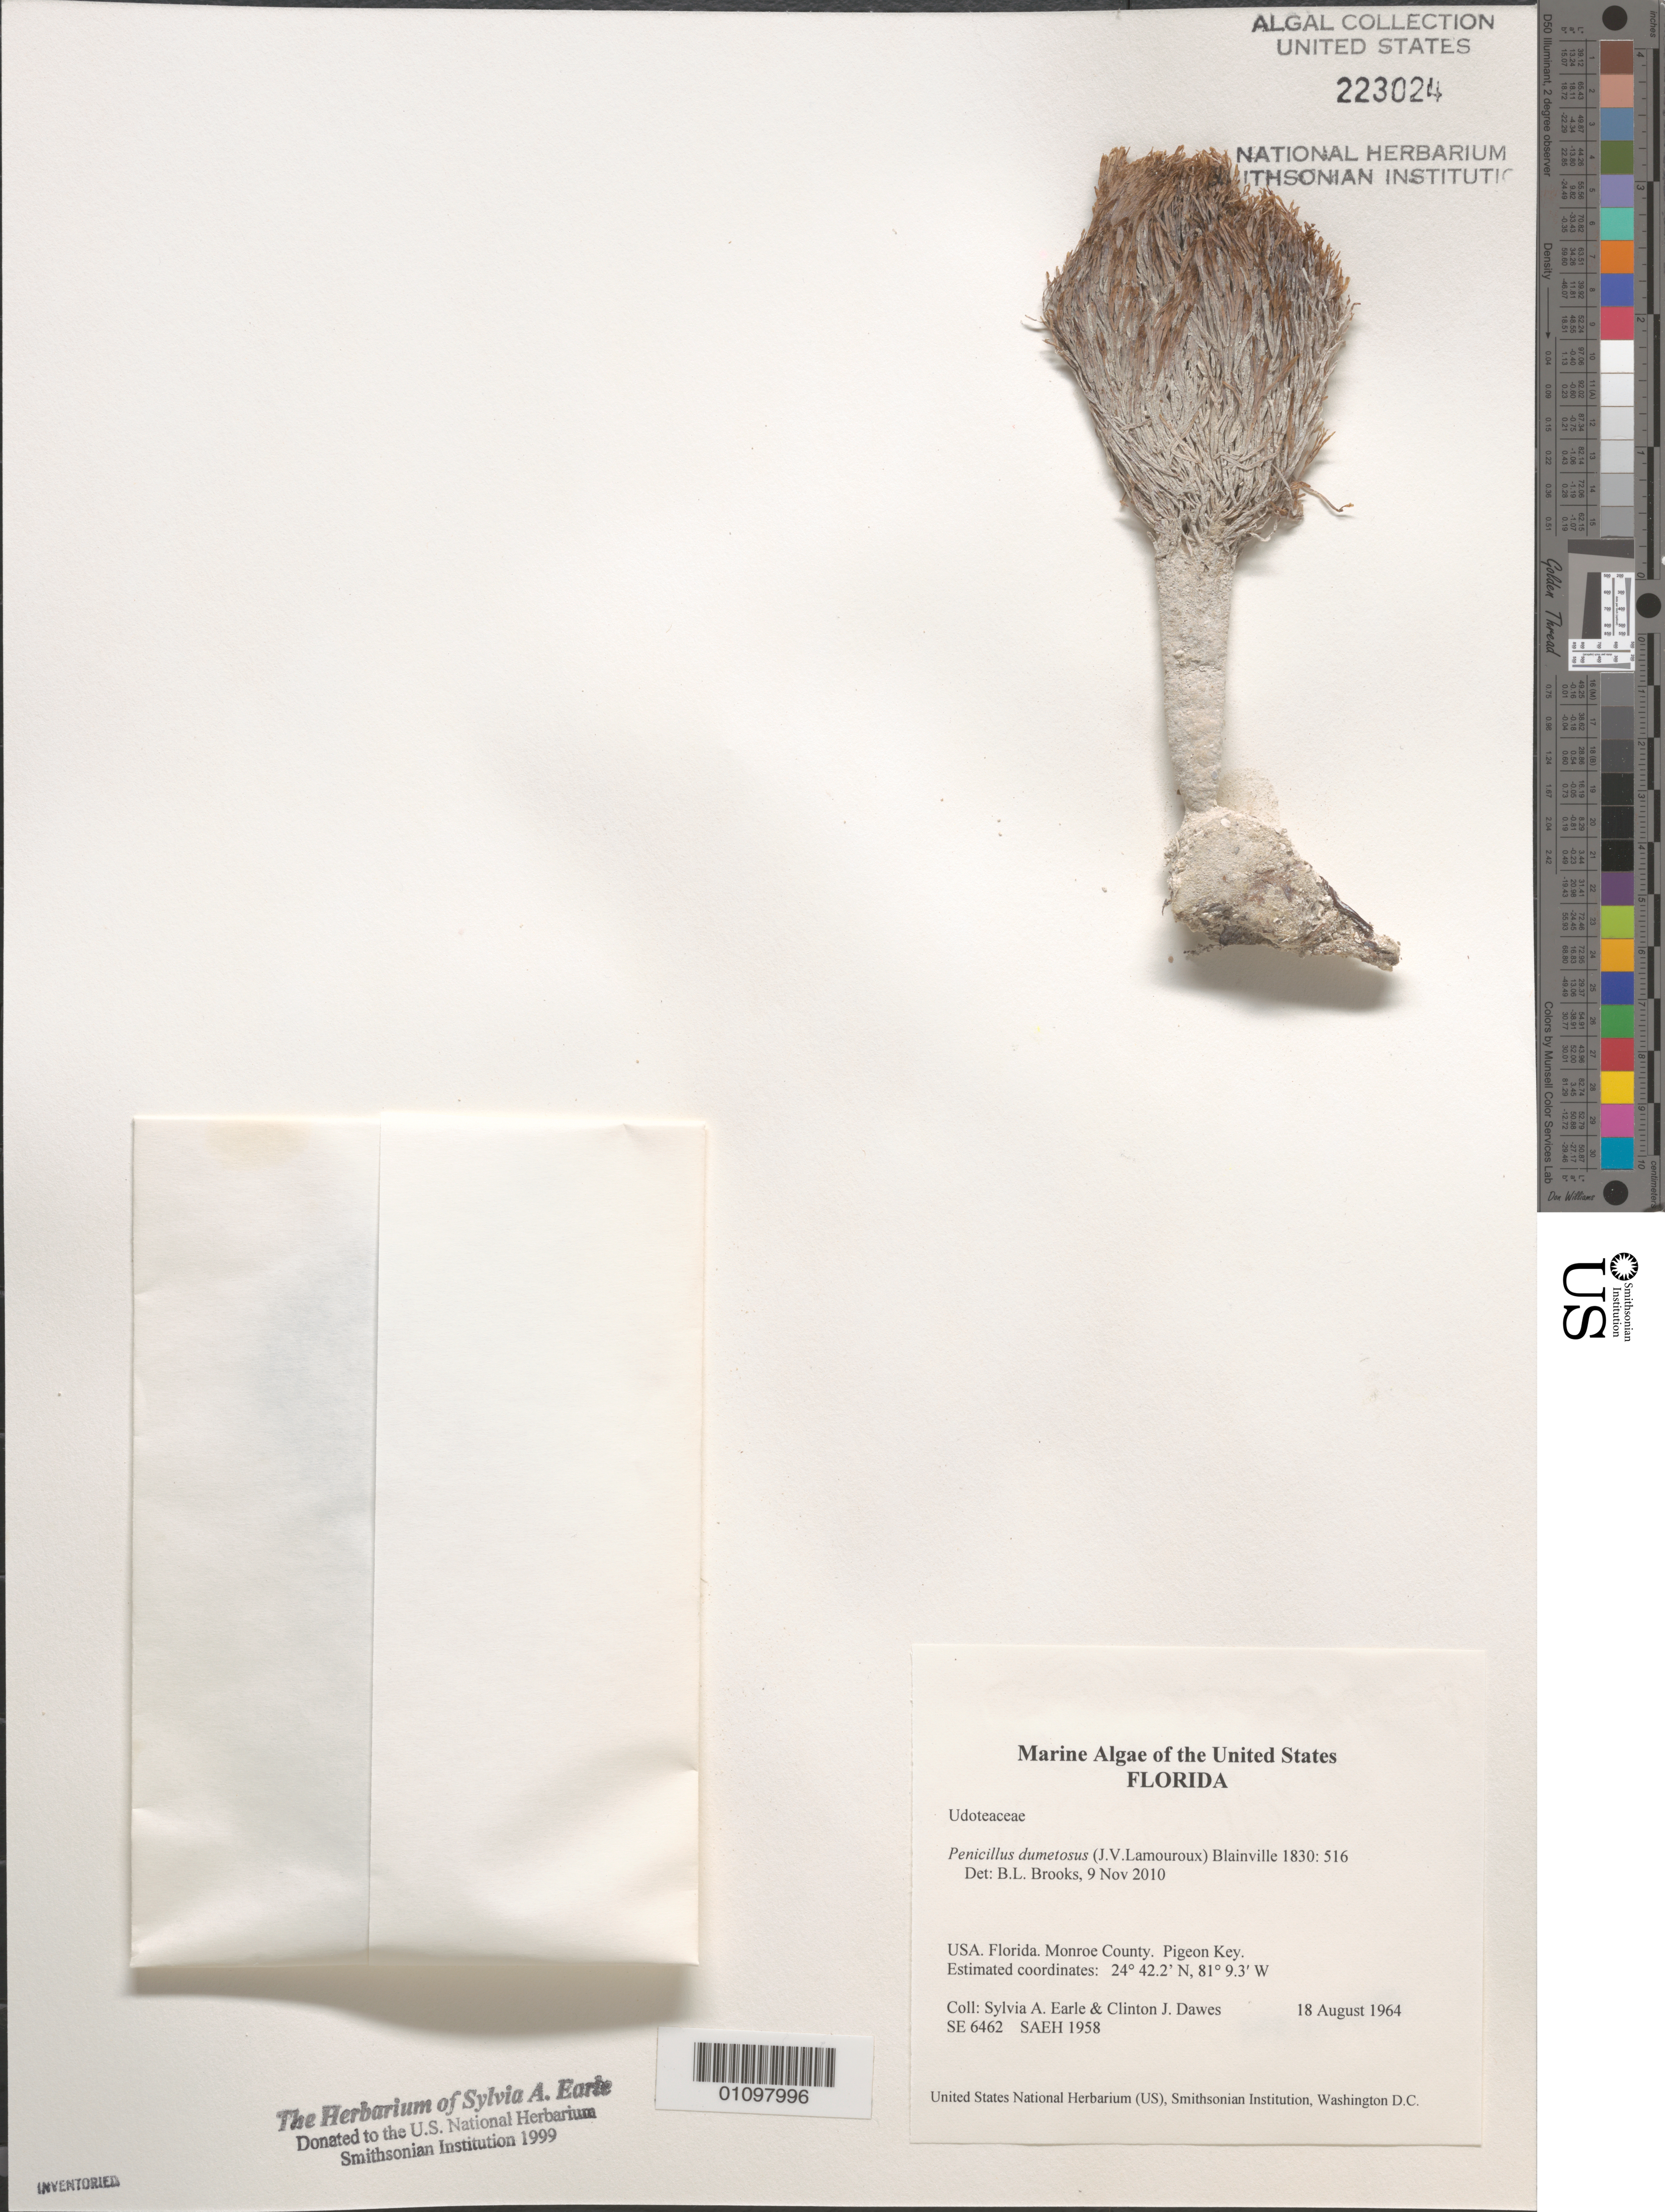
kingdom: Plantae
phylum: Chlorophyta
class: Ulvophyceae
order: Bryopsidales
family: Udoteaceae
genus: Penicillus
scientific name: Penicillus dumetosus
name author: (J.V.Lamouroux) Blainville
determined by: Brooks, B. L., (BOT), Smithsonian Institution - National Museum of Natural History (UNITED STATES)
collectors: S. A. Earle & C. Dawes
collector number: SE 6462 & SAEH 1958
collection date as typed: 18 Aug 1964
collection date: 1964-08-18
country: United States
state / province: Florida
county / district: Monroe County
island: Pigeon Key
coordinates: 24 42.2'N, 81 9.3'W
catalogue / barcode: US 223024